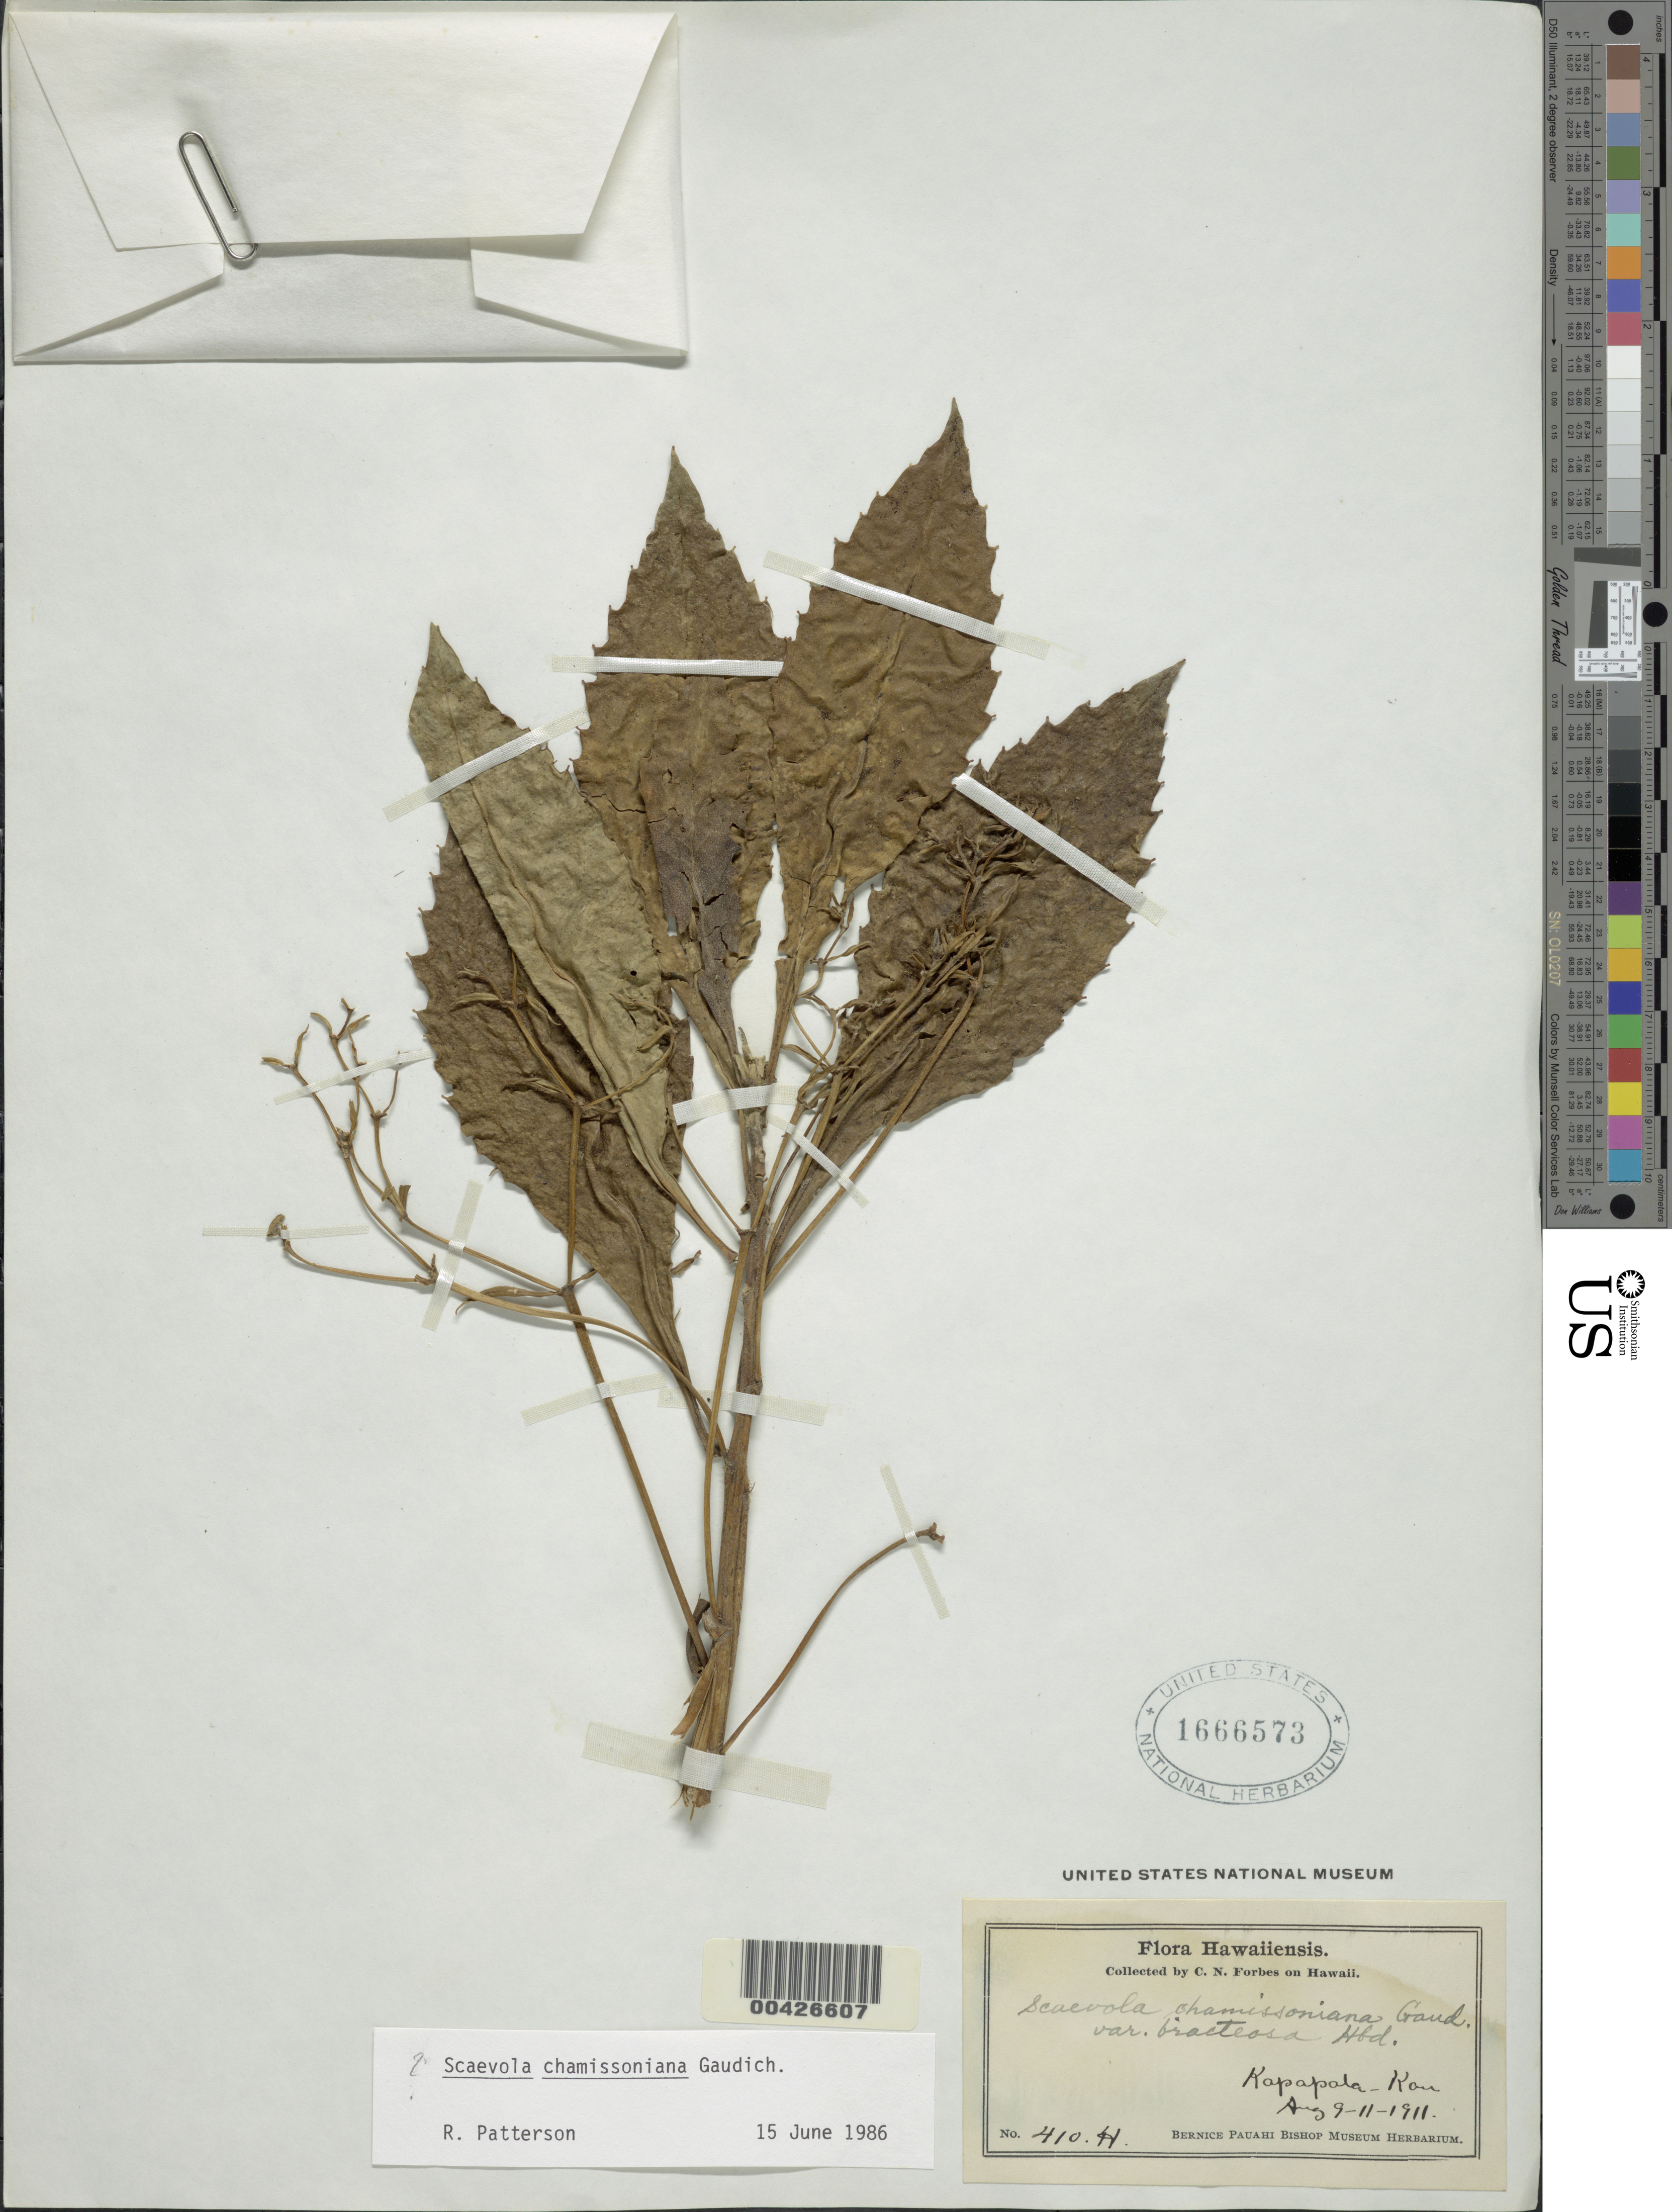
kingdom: Plantae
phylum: Tracheophyta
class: Magnoliopsida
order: Asterales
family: Goodeniaceae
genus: Scaevola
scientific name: Scaevola chamissoniana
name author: Gaudich.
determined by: Patterson, R.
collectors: C. N. Forbes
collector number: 410.H.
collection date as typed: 9 Aug 1911 to 11 Aug 1911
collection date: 1911-08-09/1911-08-11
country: United States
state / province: Hawaii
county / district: Hawaii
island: Hawaii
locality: Kapapala, Kau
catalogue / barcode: US 1666573